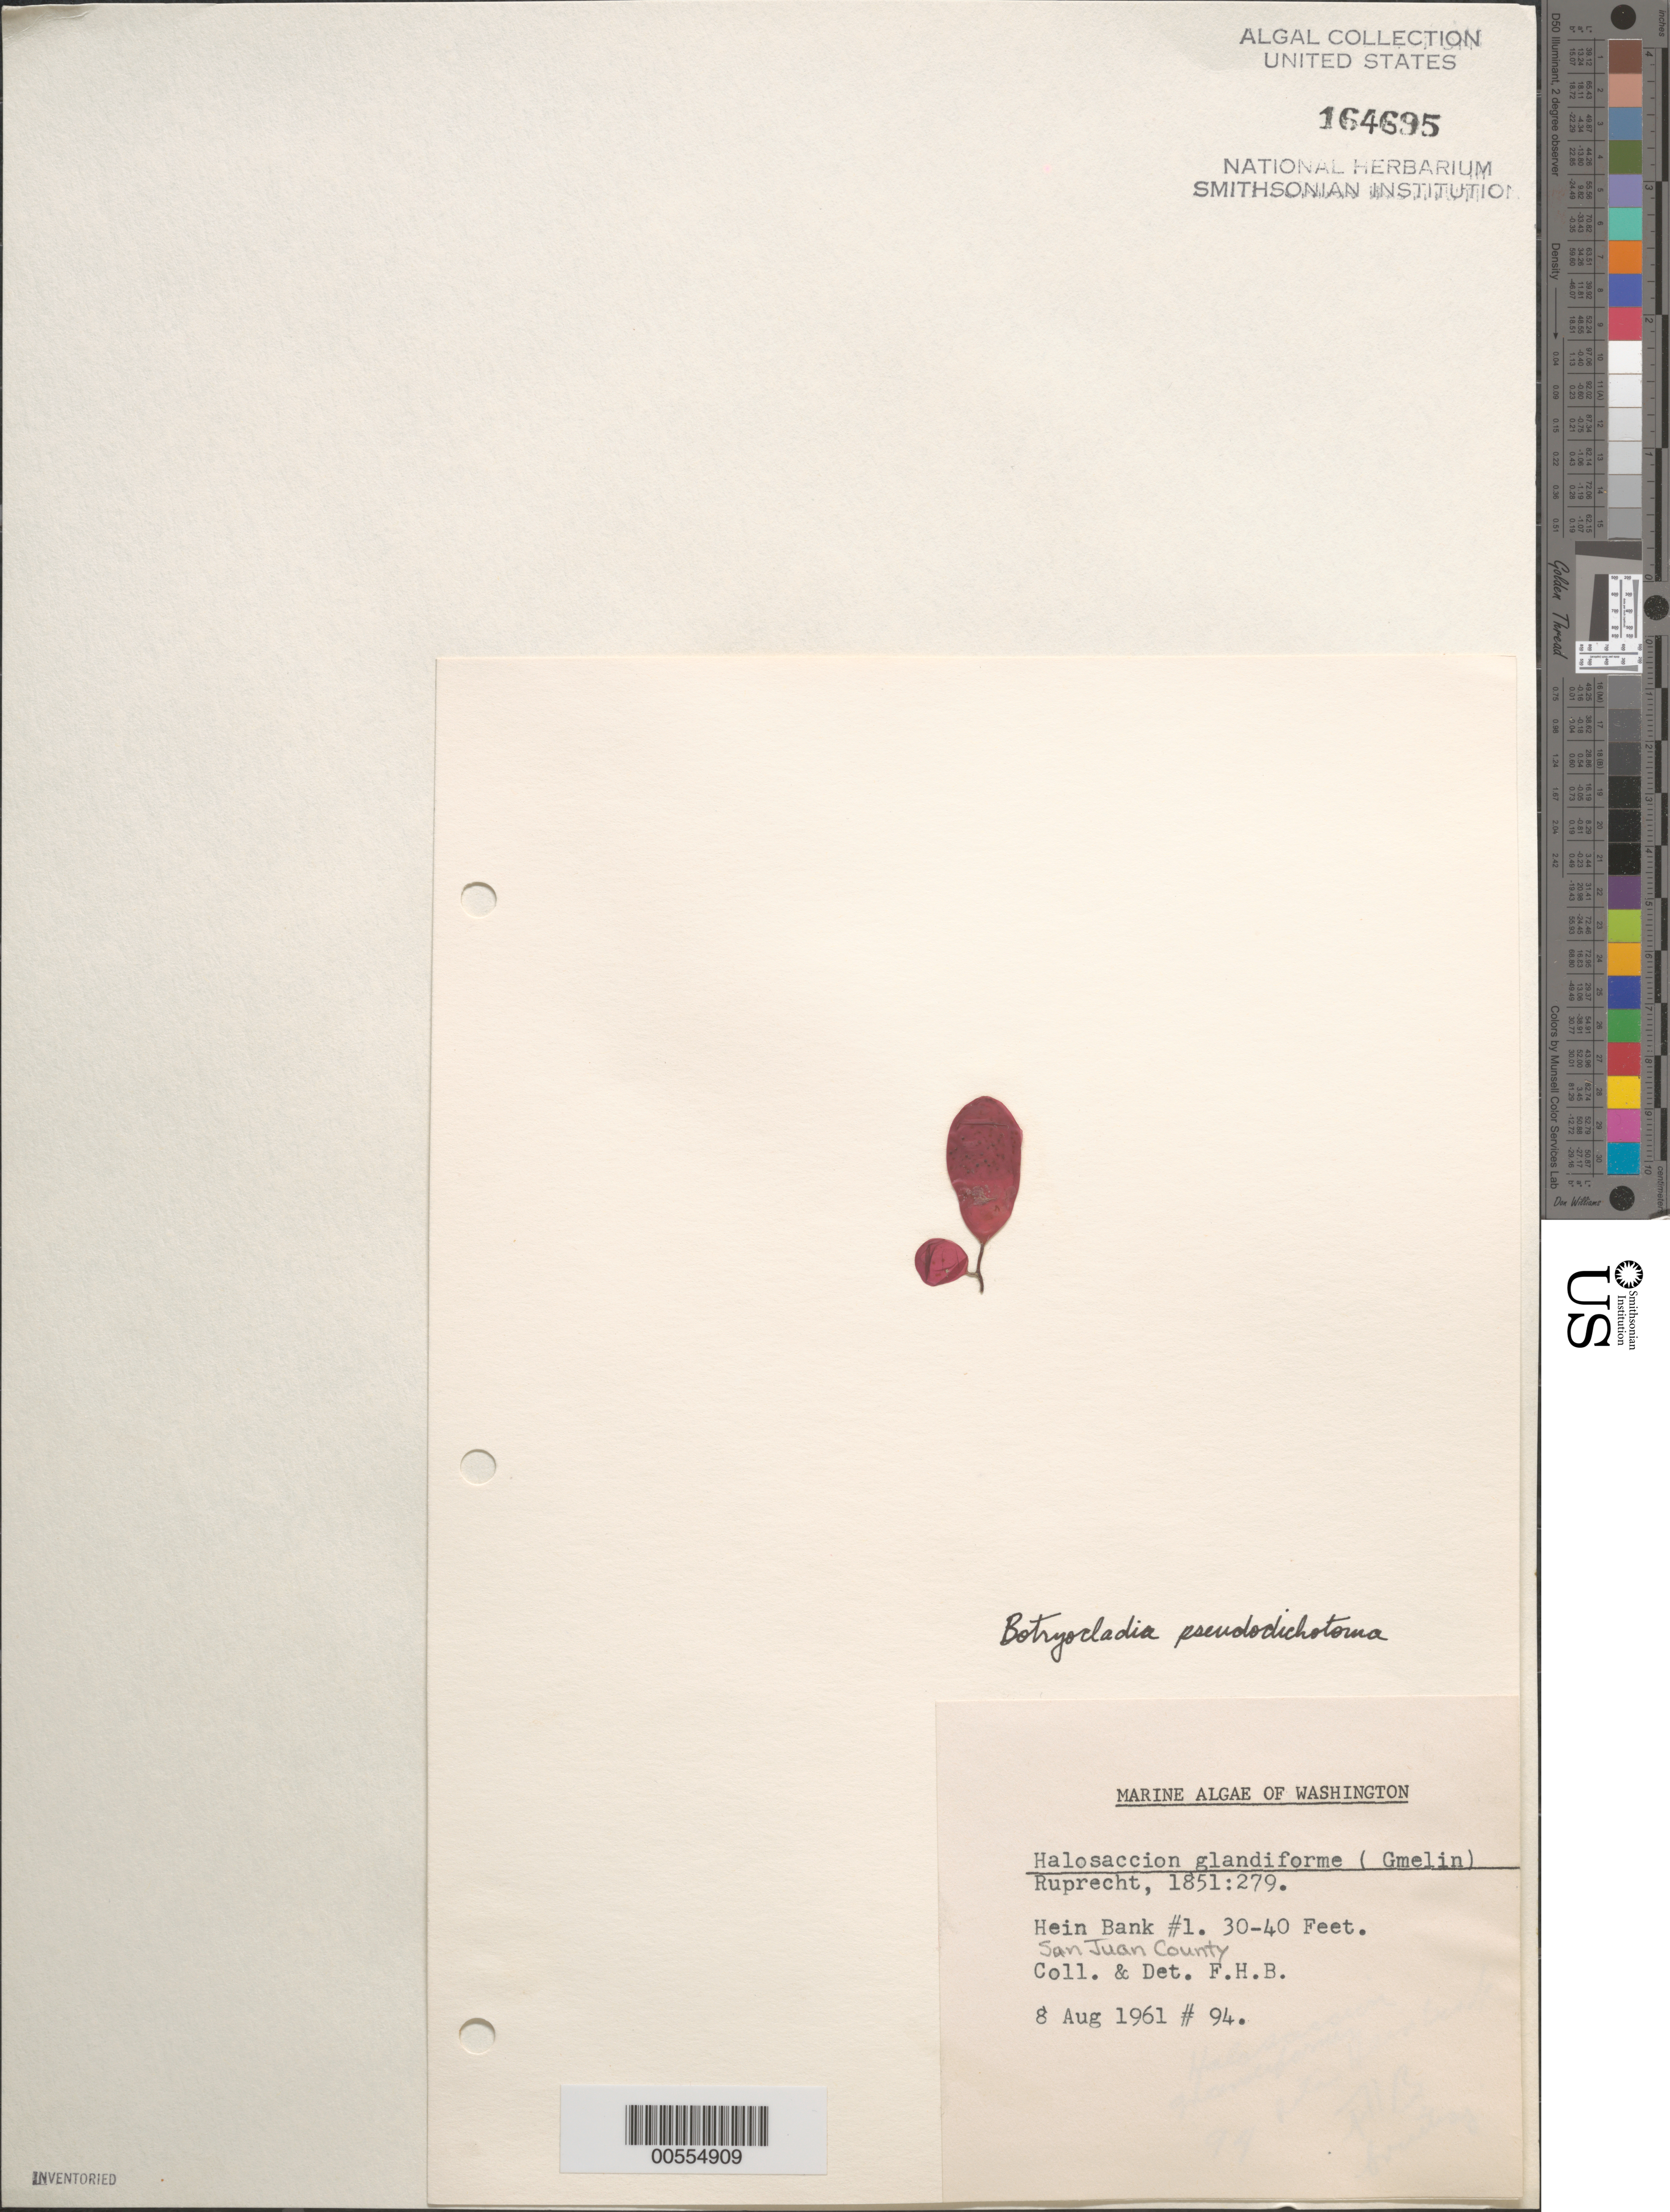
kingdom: Plantae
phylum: Rhodophyta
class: Florideophyceae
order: Rhodymeniales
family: Rhodymeniaceae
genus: Botryocladia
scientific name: Botryocladia pseudodichotoma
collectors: F. H. B.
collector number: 94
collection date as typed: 08 Aug 1961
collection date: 1961-08-08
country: United States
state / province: Washington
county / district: San Juan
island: San Juan Islands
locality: Hein Bank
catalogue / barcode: US 164695